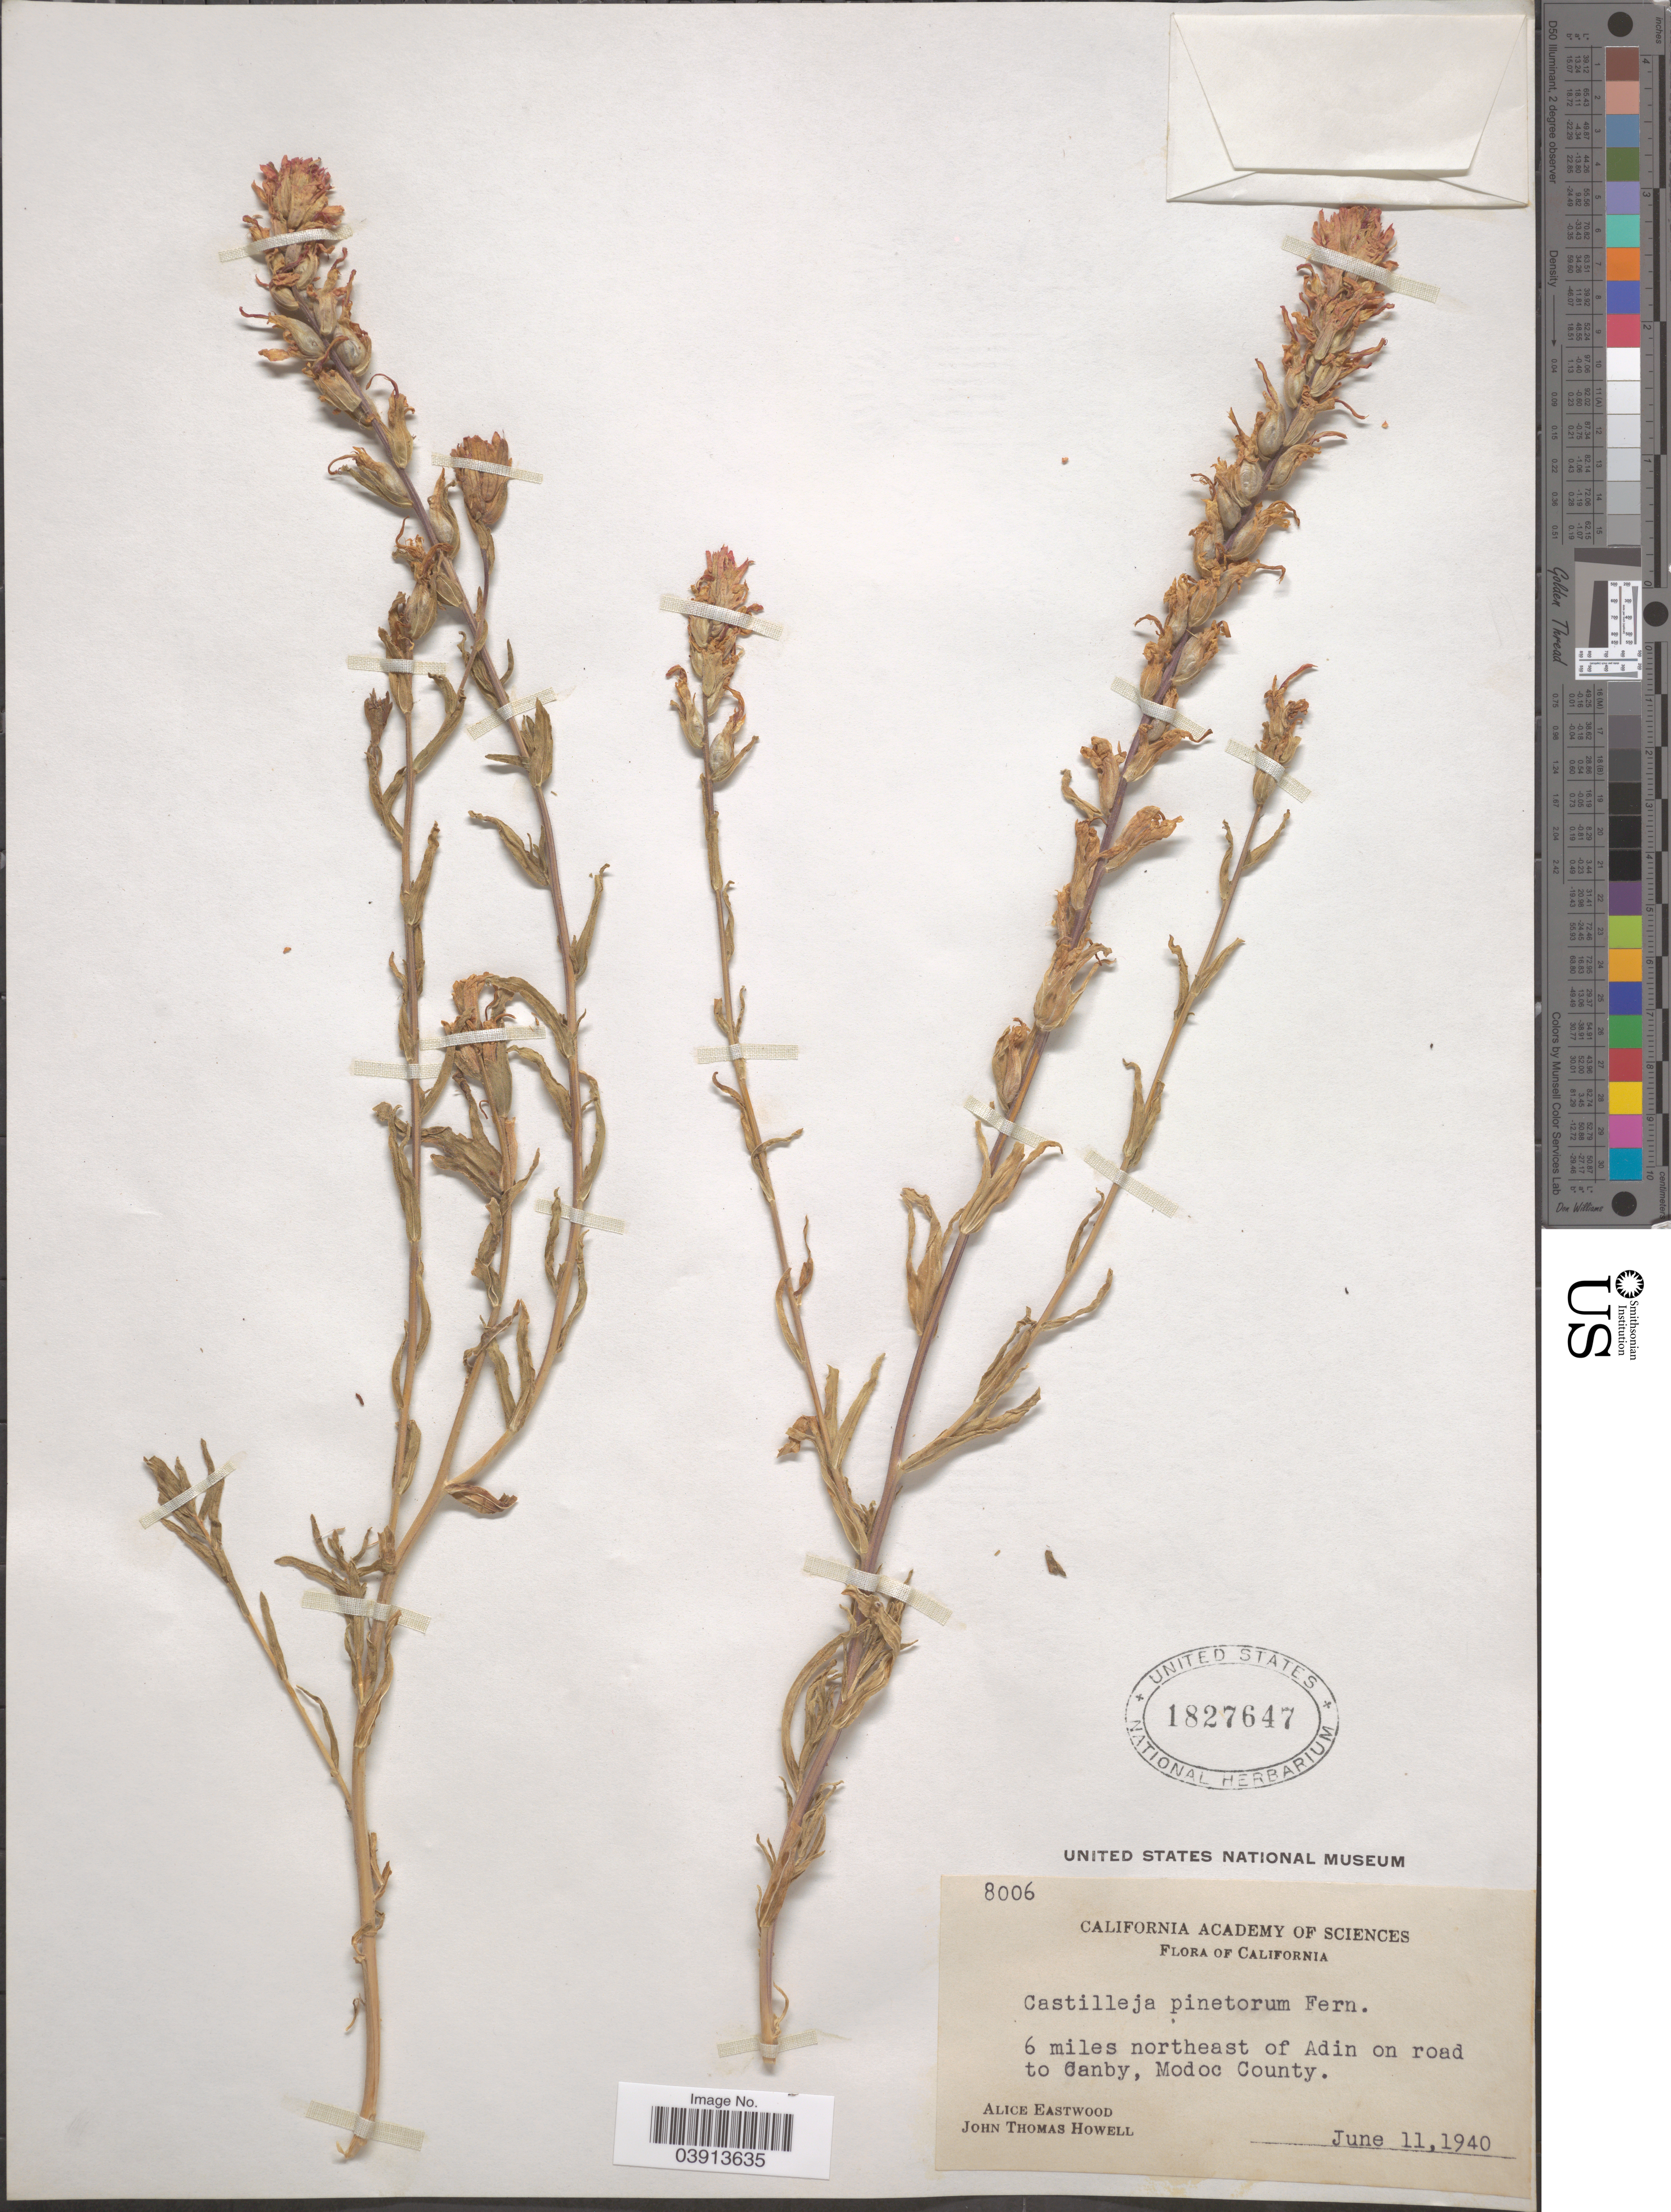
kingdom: Plantae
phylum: Tracheophyta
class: Magnoliopsida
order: Lamiales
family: Orobanchaceae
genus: Castilleja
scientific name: Castilleja pinetorum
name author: Fernald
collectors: A. Eastwood & J. T. Howell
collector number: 8006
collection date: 1940-06-11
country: United States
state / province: California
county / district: Modoc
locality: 6 miles northeast of Adin on road to Canby, Modoc County.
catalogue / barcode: US 1827647